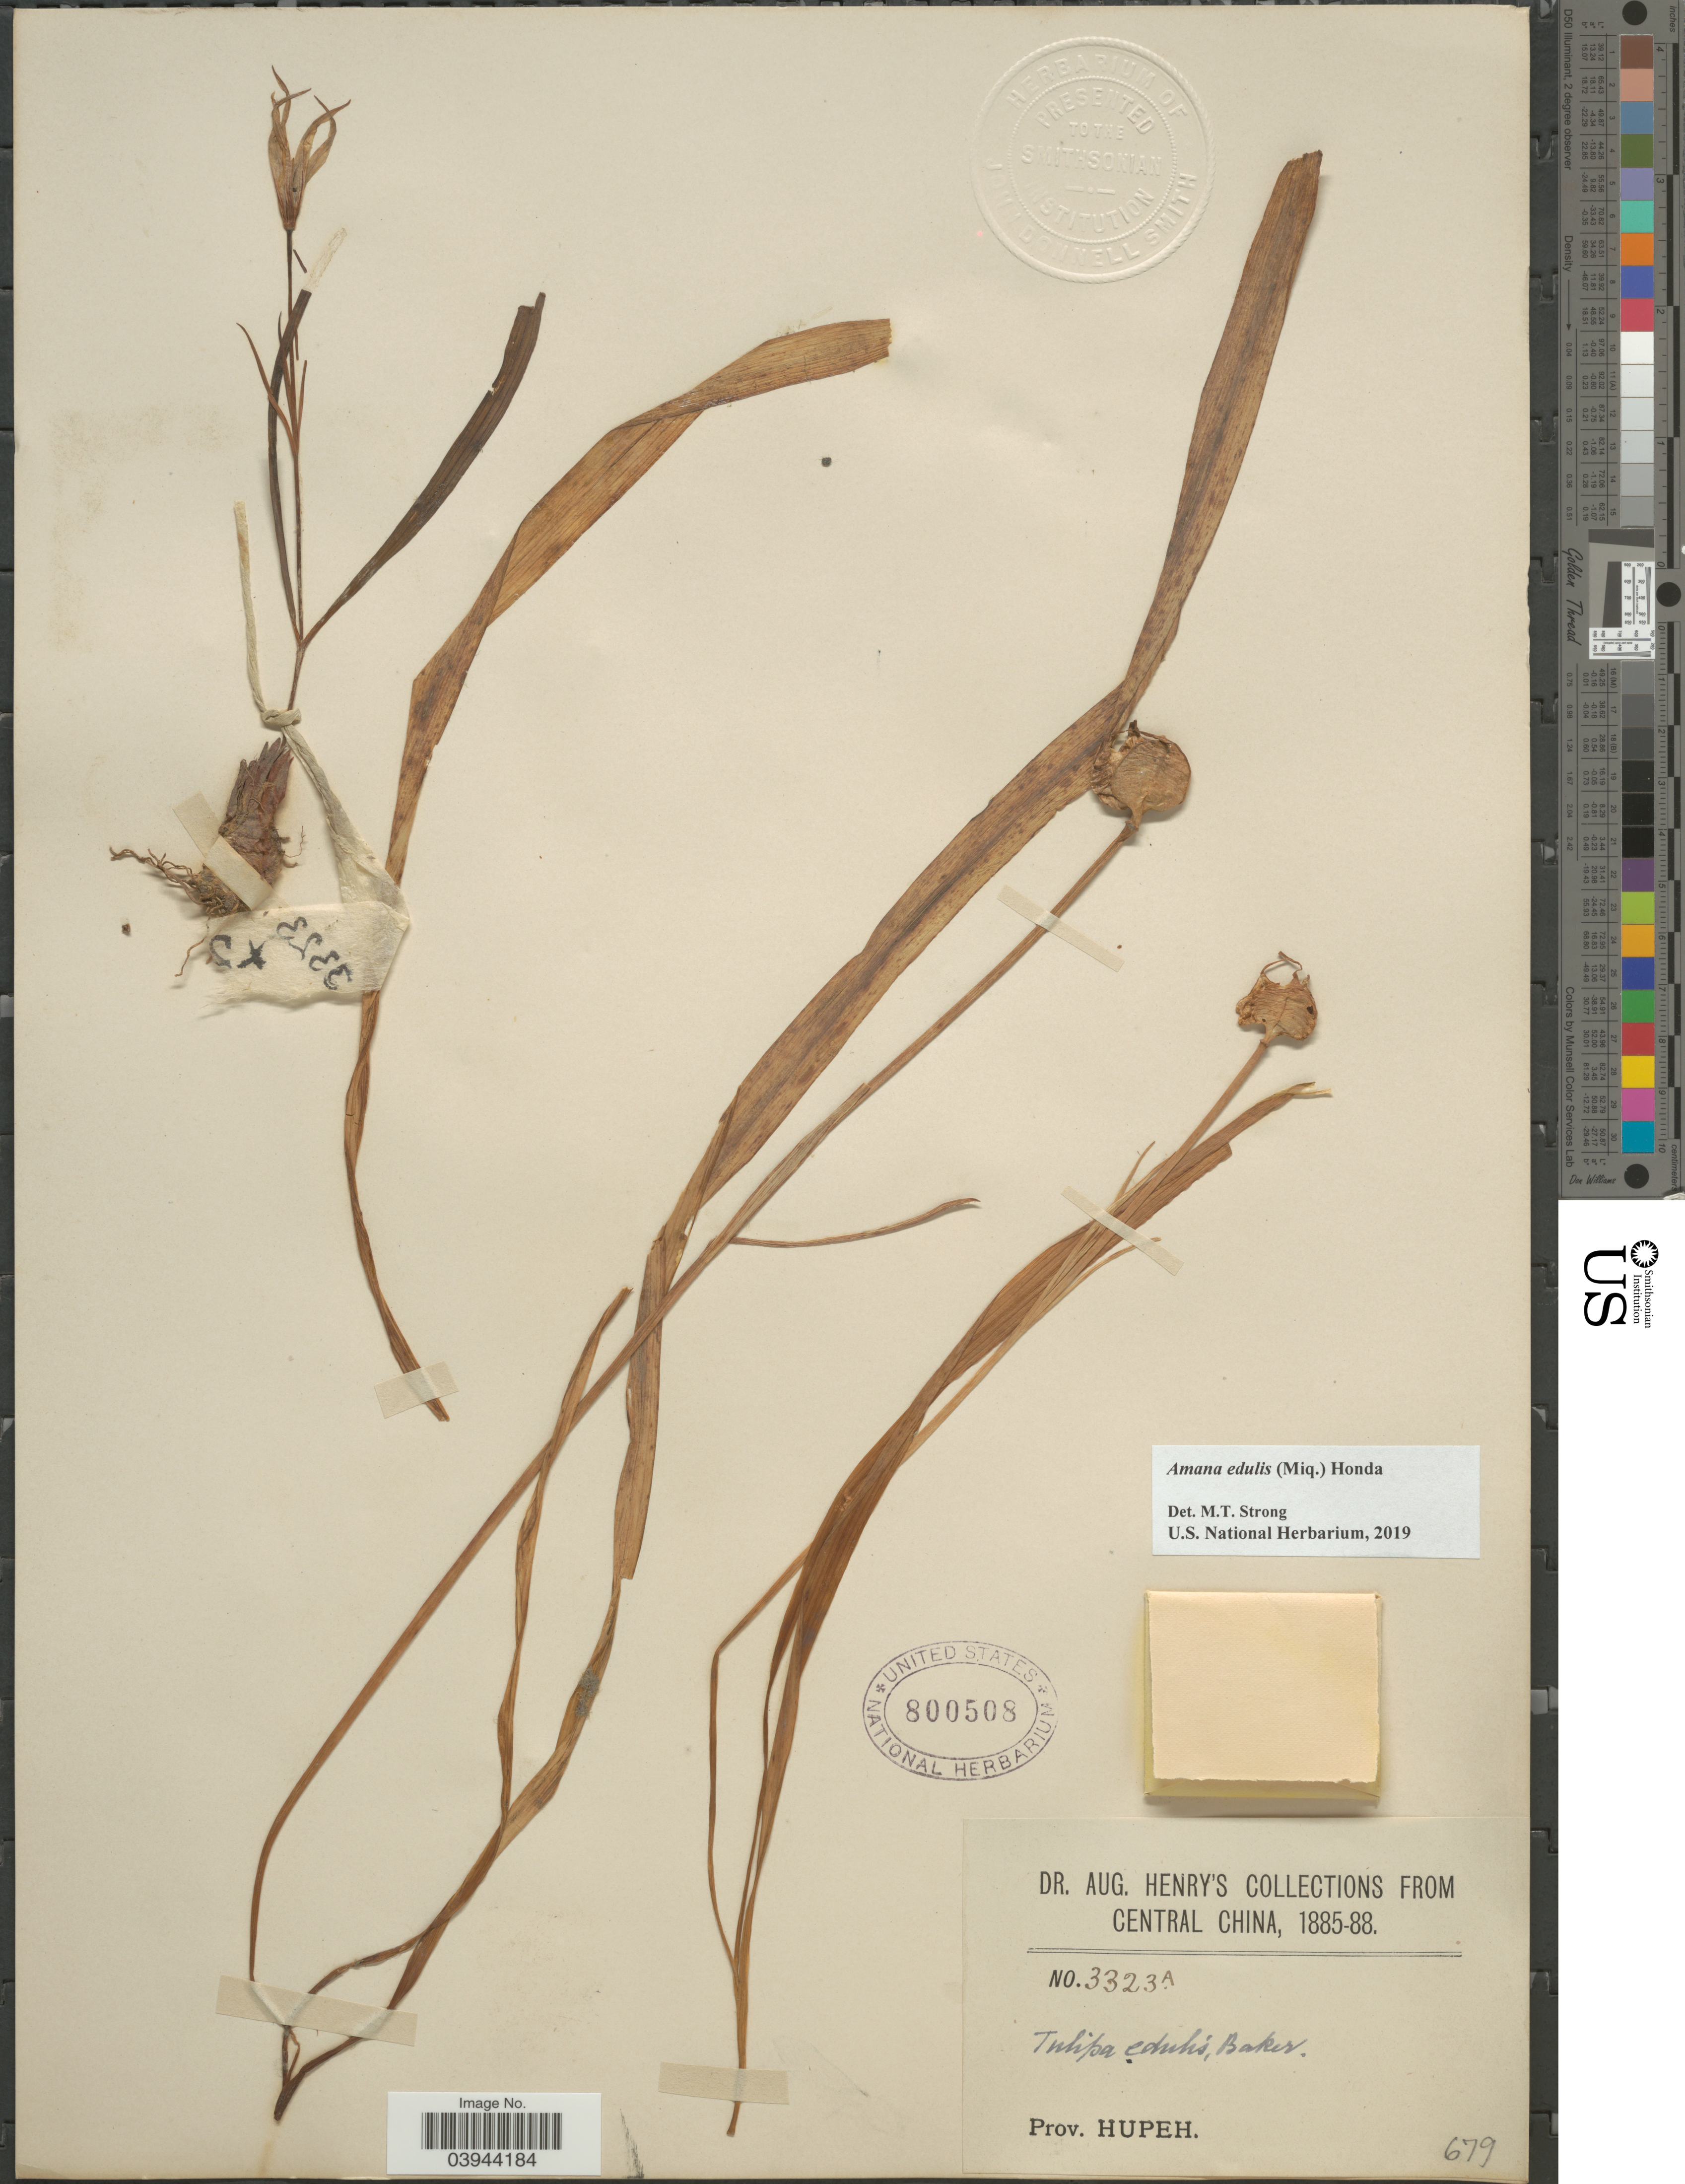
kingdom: Plantae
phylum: Tracheophyta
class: Liliopsida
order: Liliales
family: Liliaceae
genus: Amana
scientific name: Amana edulis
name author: (Miq.) Honda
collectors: A. Henry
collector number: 3323 A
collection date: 1885/1888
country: China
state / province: Hubei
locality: Central China. Prov. Hupeh.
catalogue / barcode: US 800508